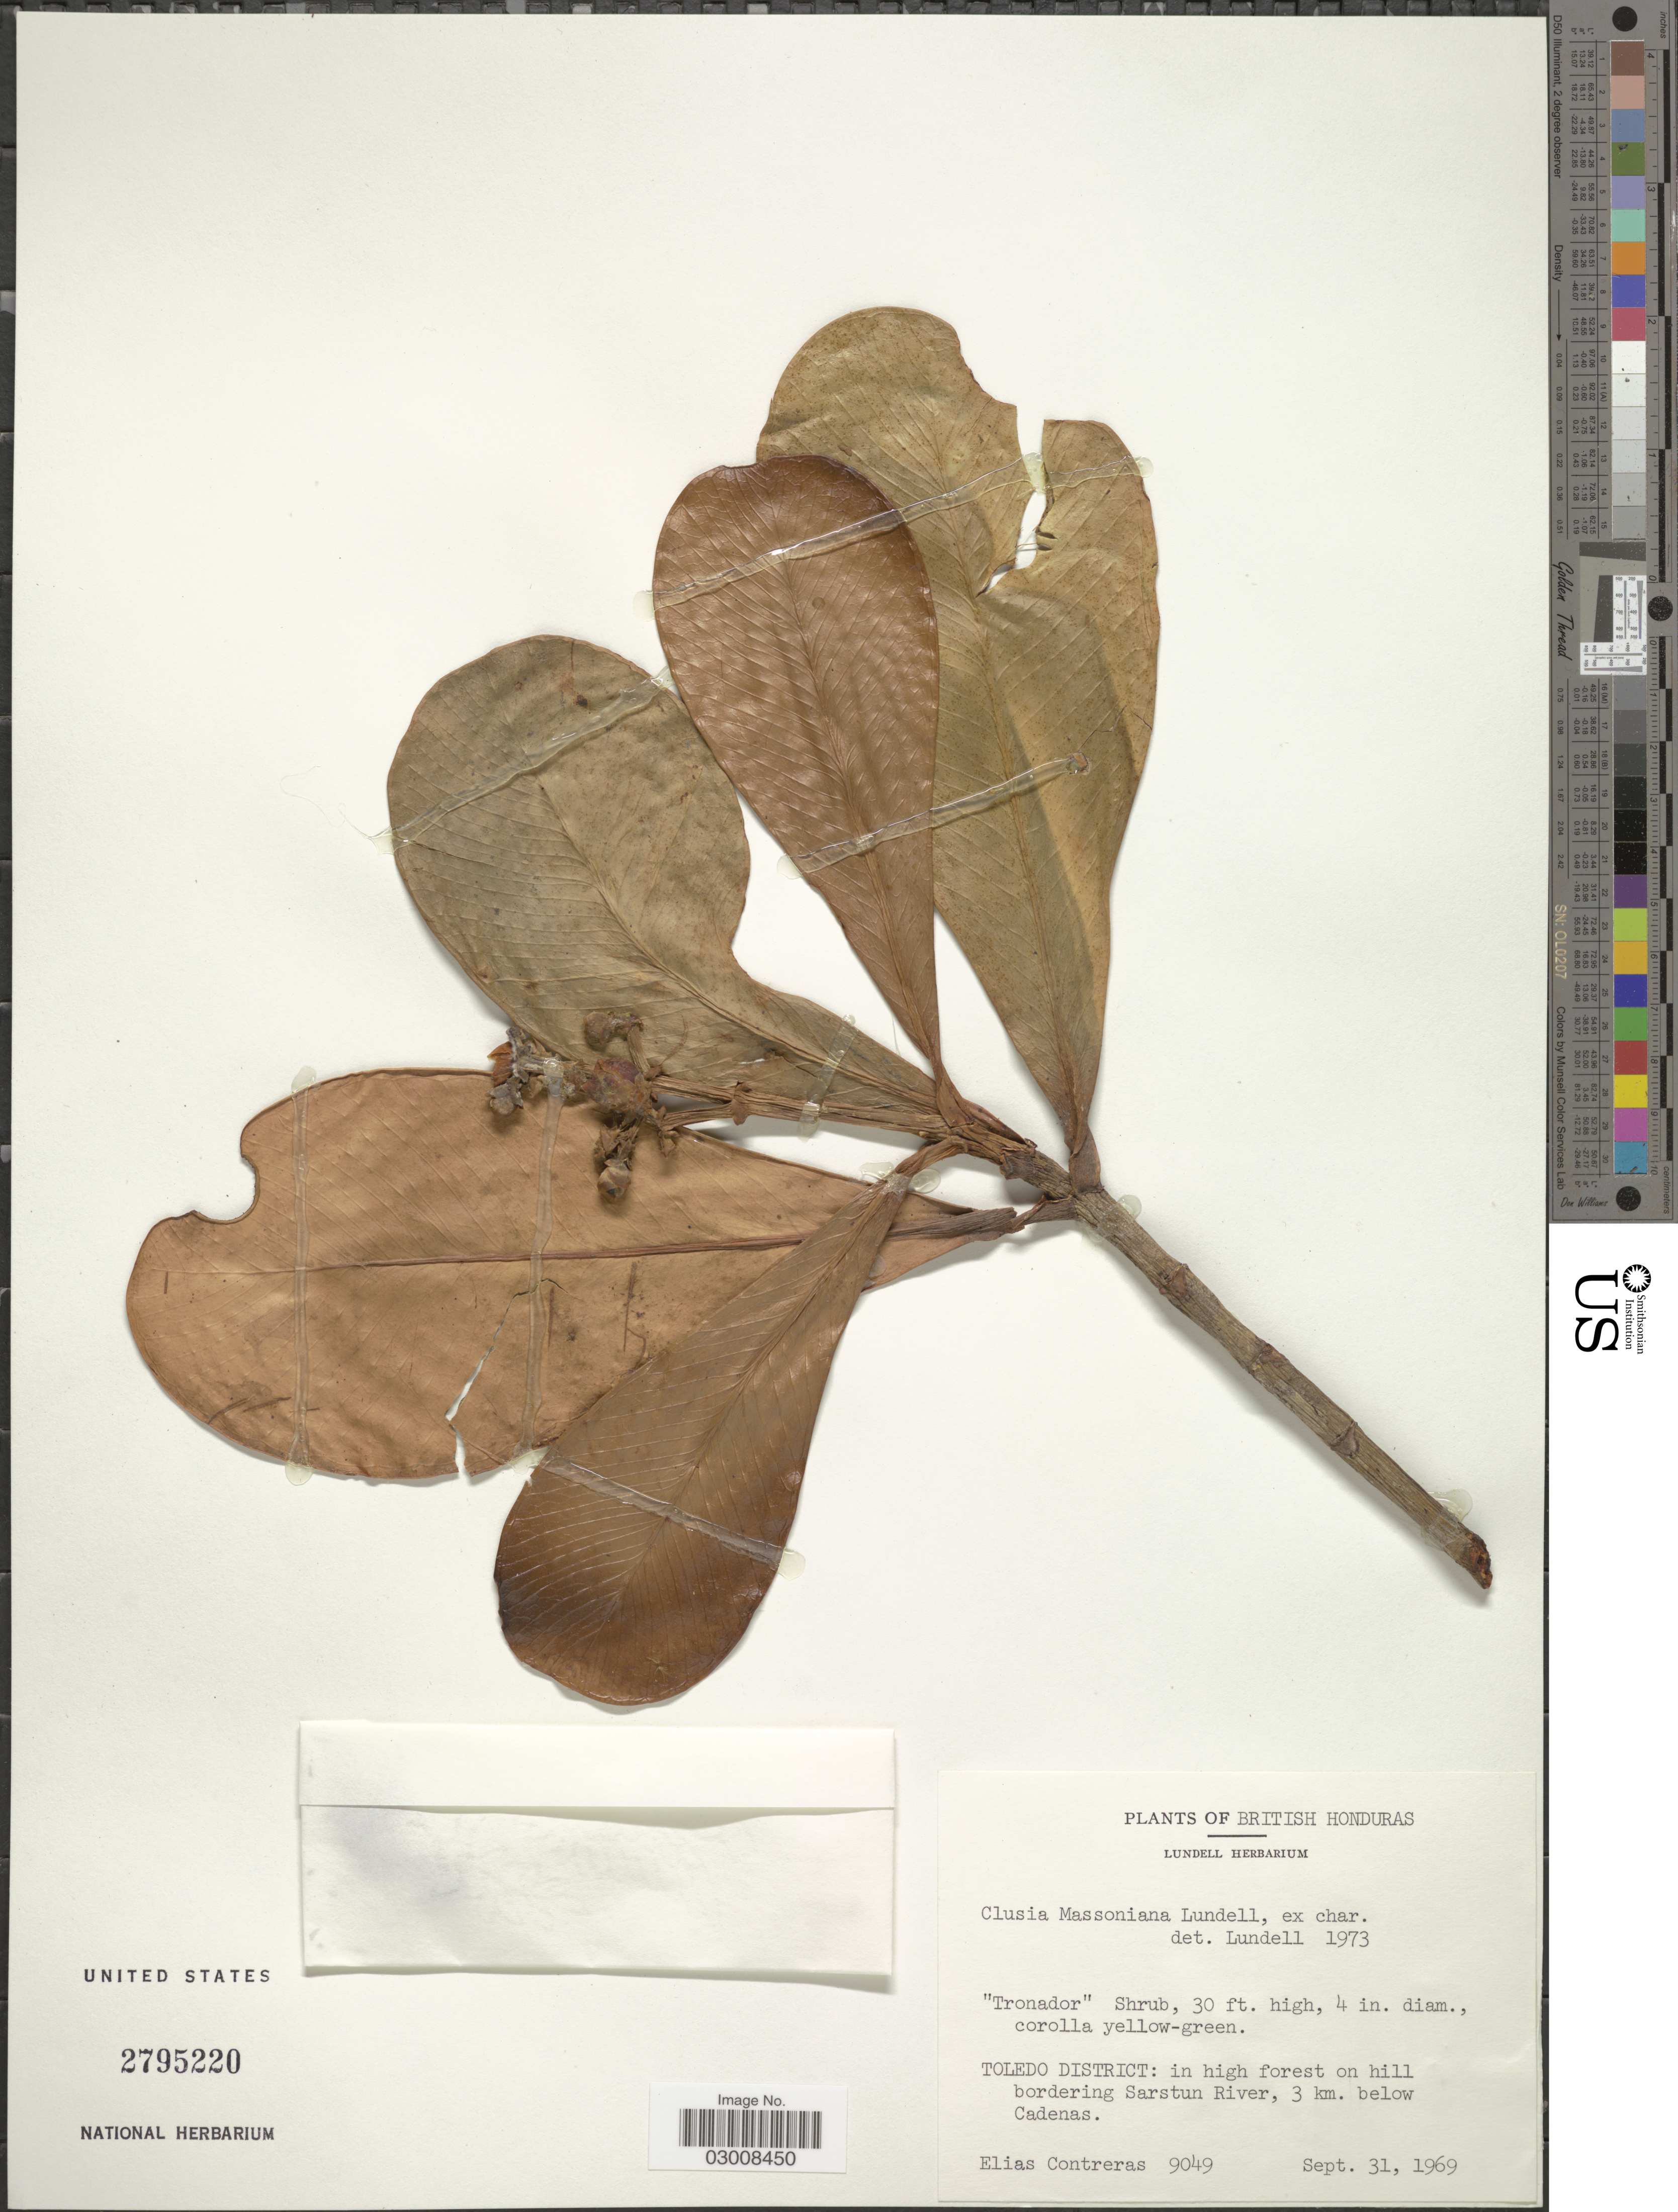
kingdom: Plantae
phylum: Tracheophyta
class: Magnoliopsida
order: Malpighiales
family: Clusiaceae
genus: Clusia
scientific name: Clusia massoniana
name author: Lundell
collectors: E. Contreras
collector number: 9049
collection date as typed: Transcribed d/m/y: 31/9/1969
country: Belize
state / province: Toledo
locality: Toledo District: in high forest on hill bordering Sarstun River, 3 km. below Cadenas. British Honduras.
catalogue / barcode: US 2795220